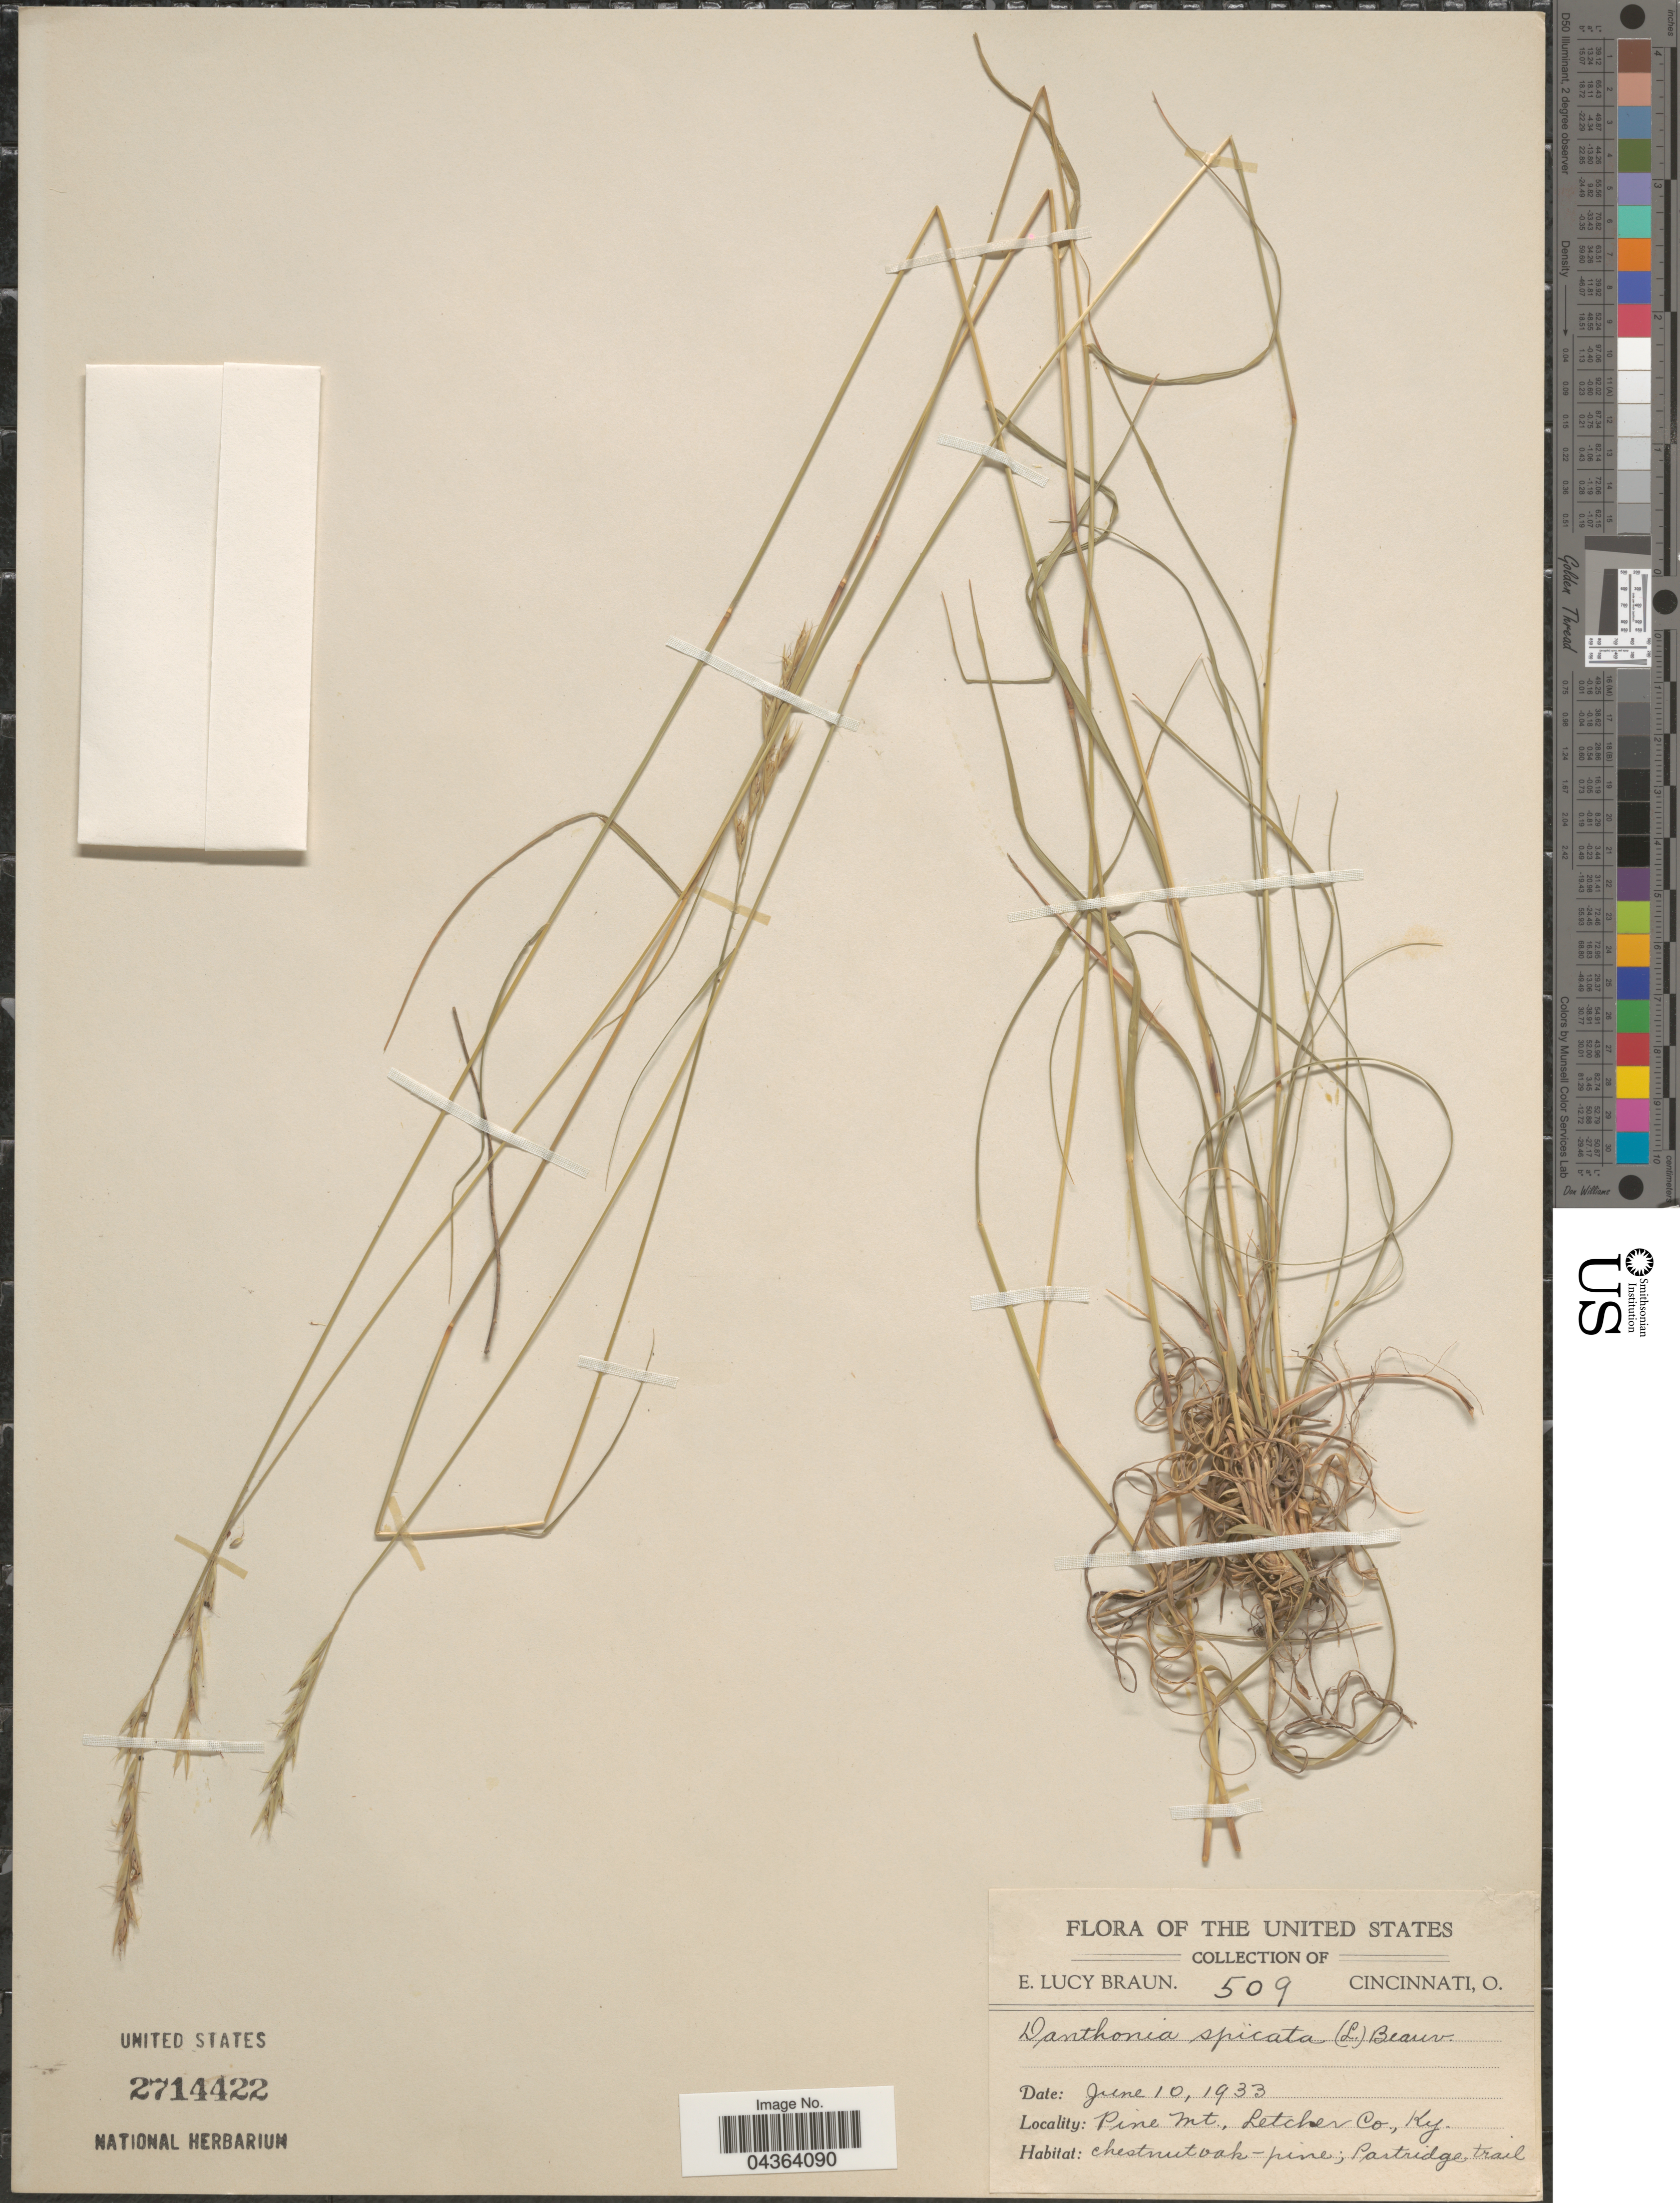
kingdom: Plantae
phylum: Tracheophyta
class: Liliopsida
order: Poales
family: Poaceae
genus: Danthonia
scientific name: Danthonia spicata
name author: (L.) P. Beauv. ex Roem. & Schult.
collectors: E. L. Braun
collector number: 509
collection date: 1933-06-10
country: United States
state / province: Kentucky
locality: Pine Mt., Letcher Co. Chestnut oak-pine; Pastridge trail.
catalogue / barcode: US 2714422